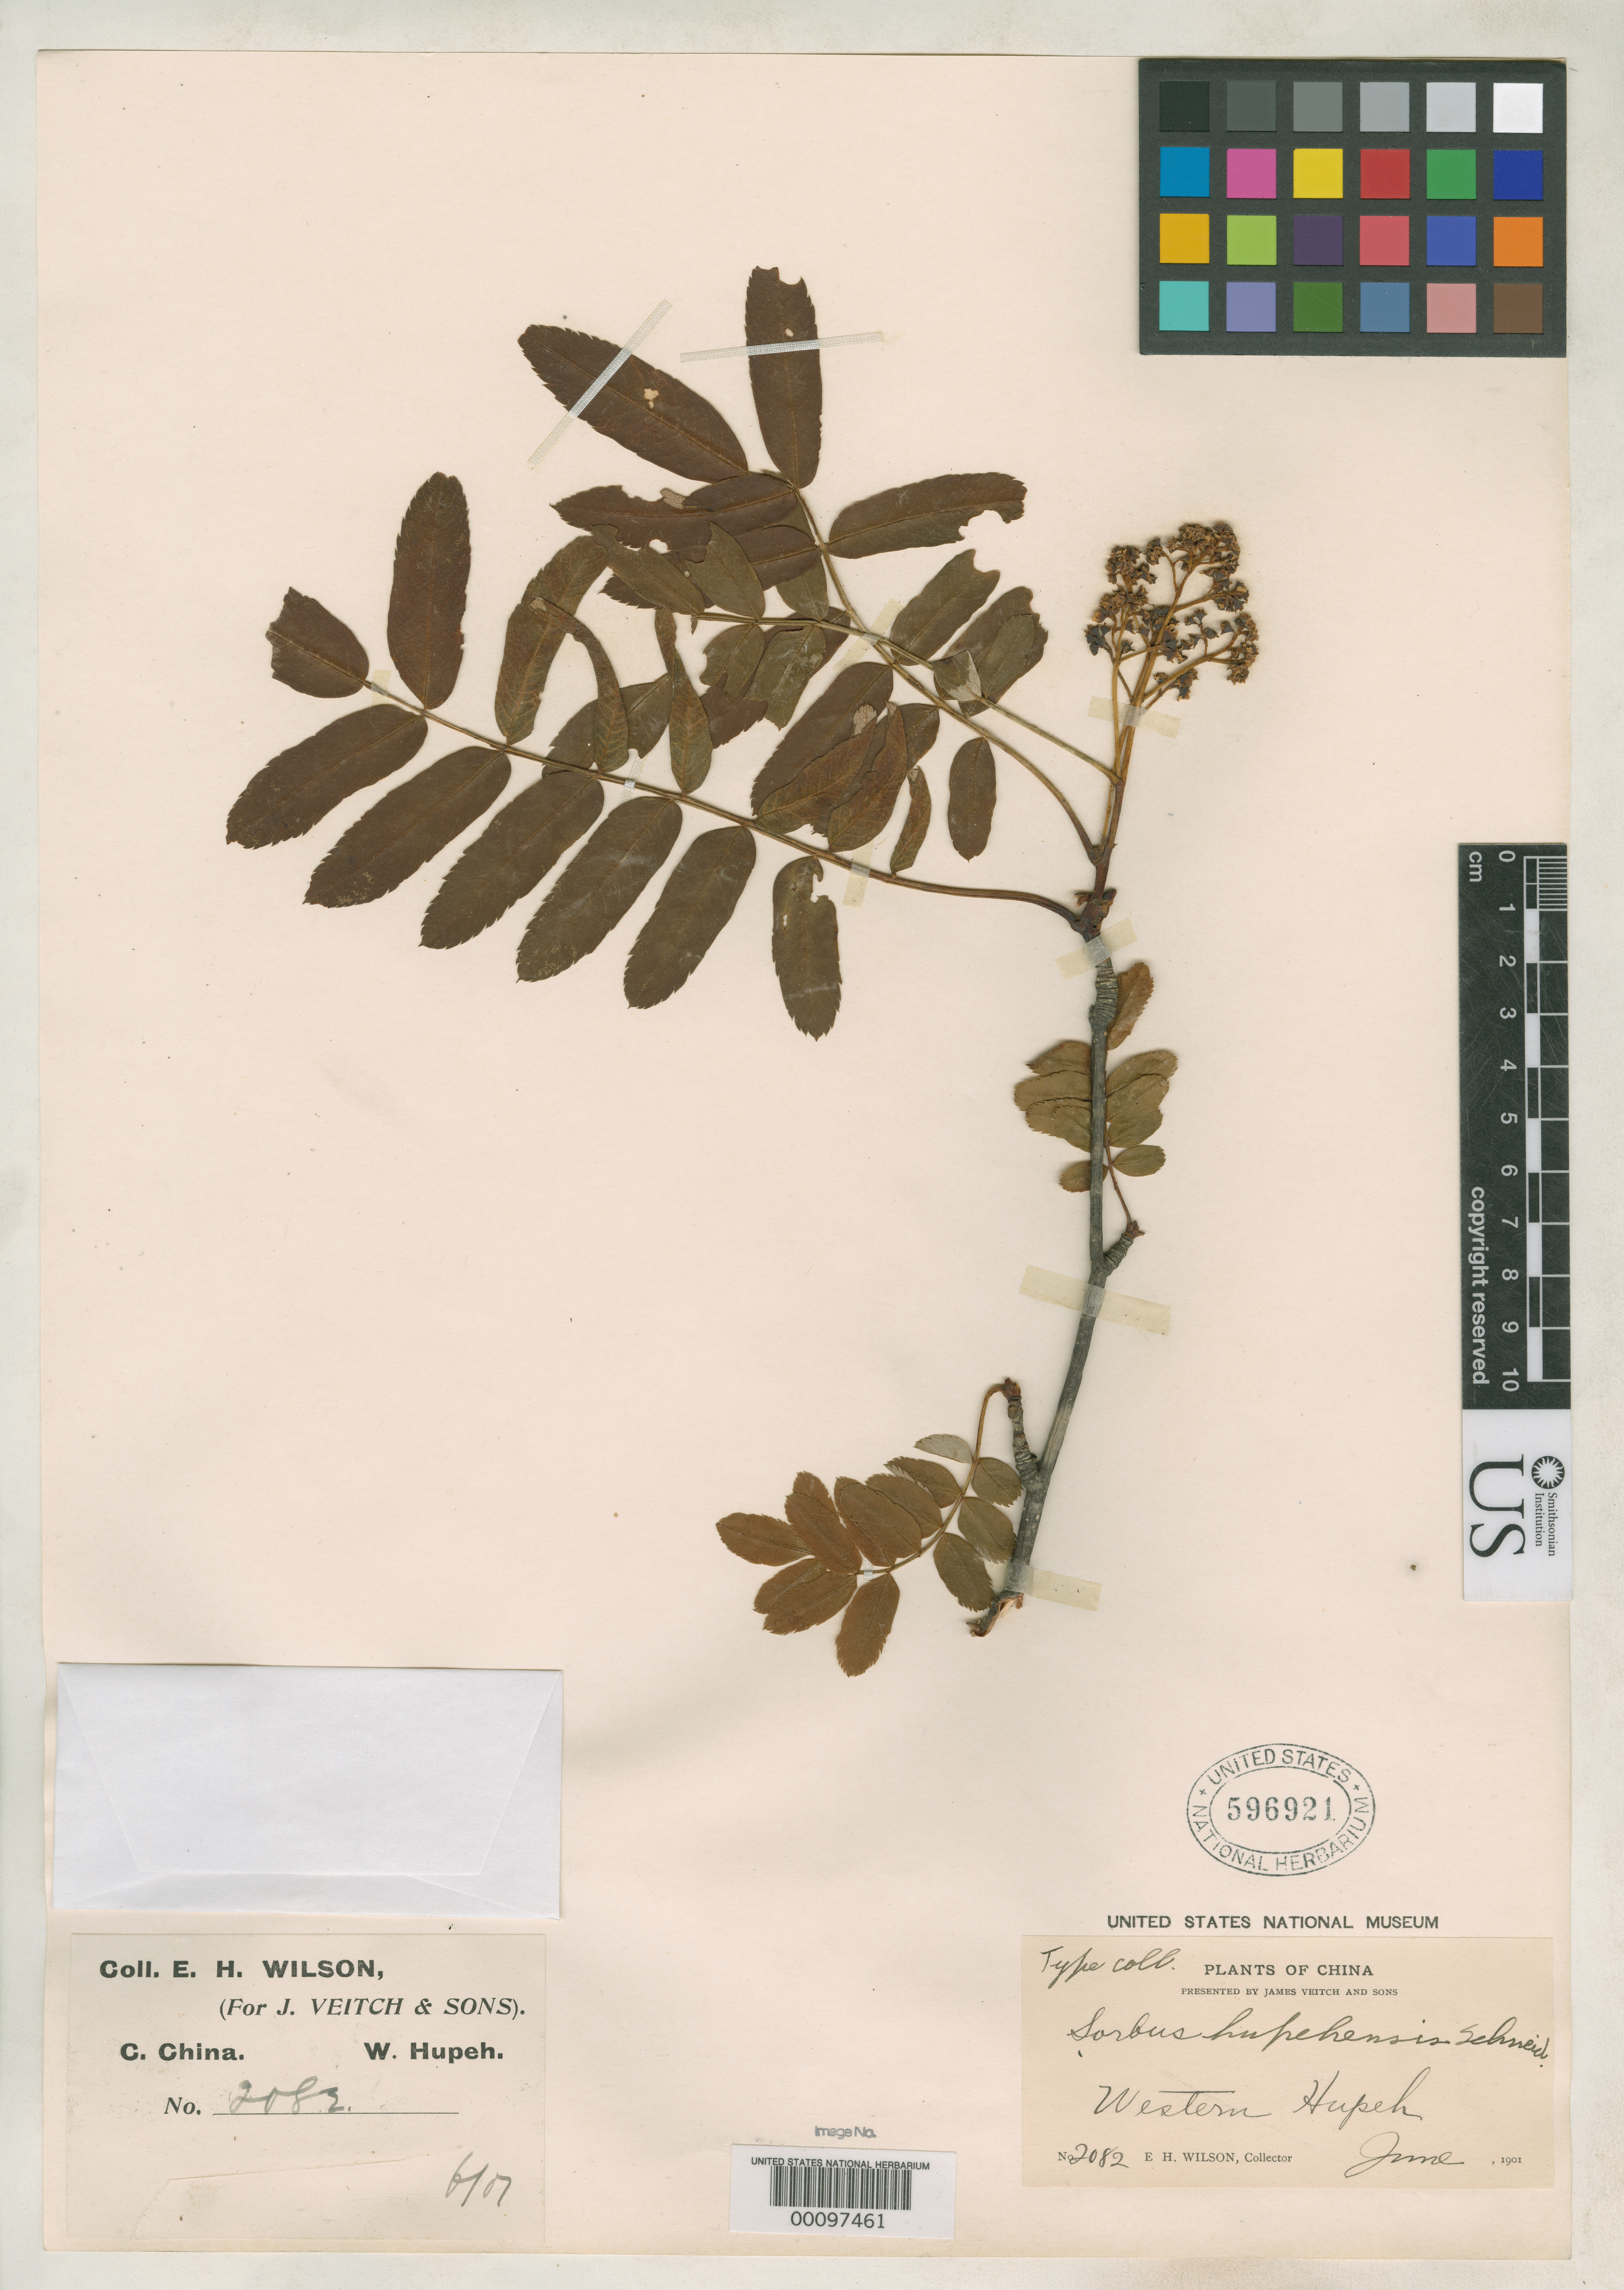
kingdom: Plantae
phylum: Tracheophyta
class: Magnoliopsida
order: Rosales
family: Rosaceae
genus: Sorbus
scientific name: Sorbus hupehensis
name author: C.K. Schneid.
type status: Isotype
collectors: E. H. Wilson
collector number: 2082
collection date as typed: Jun 1901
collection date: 1901-06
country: China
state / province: Hubei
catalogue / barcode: US 596921